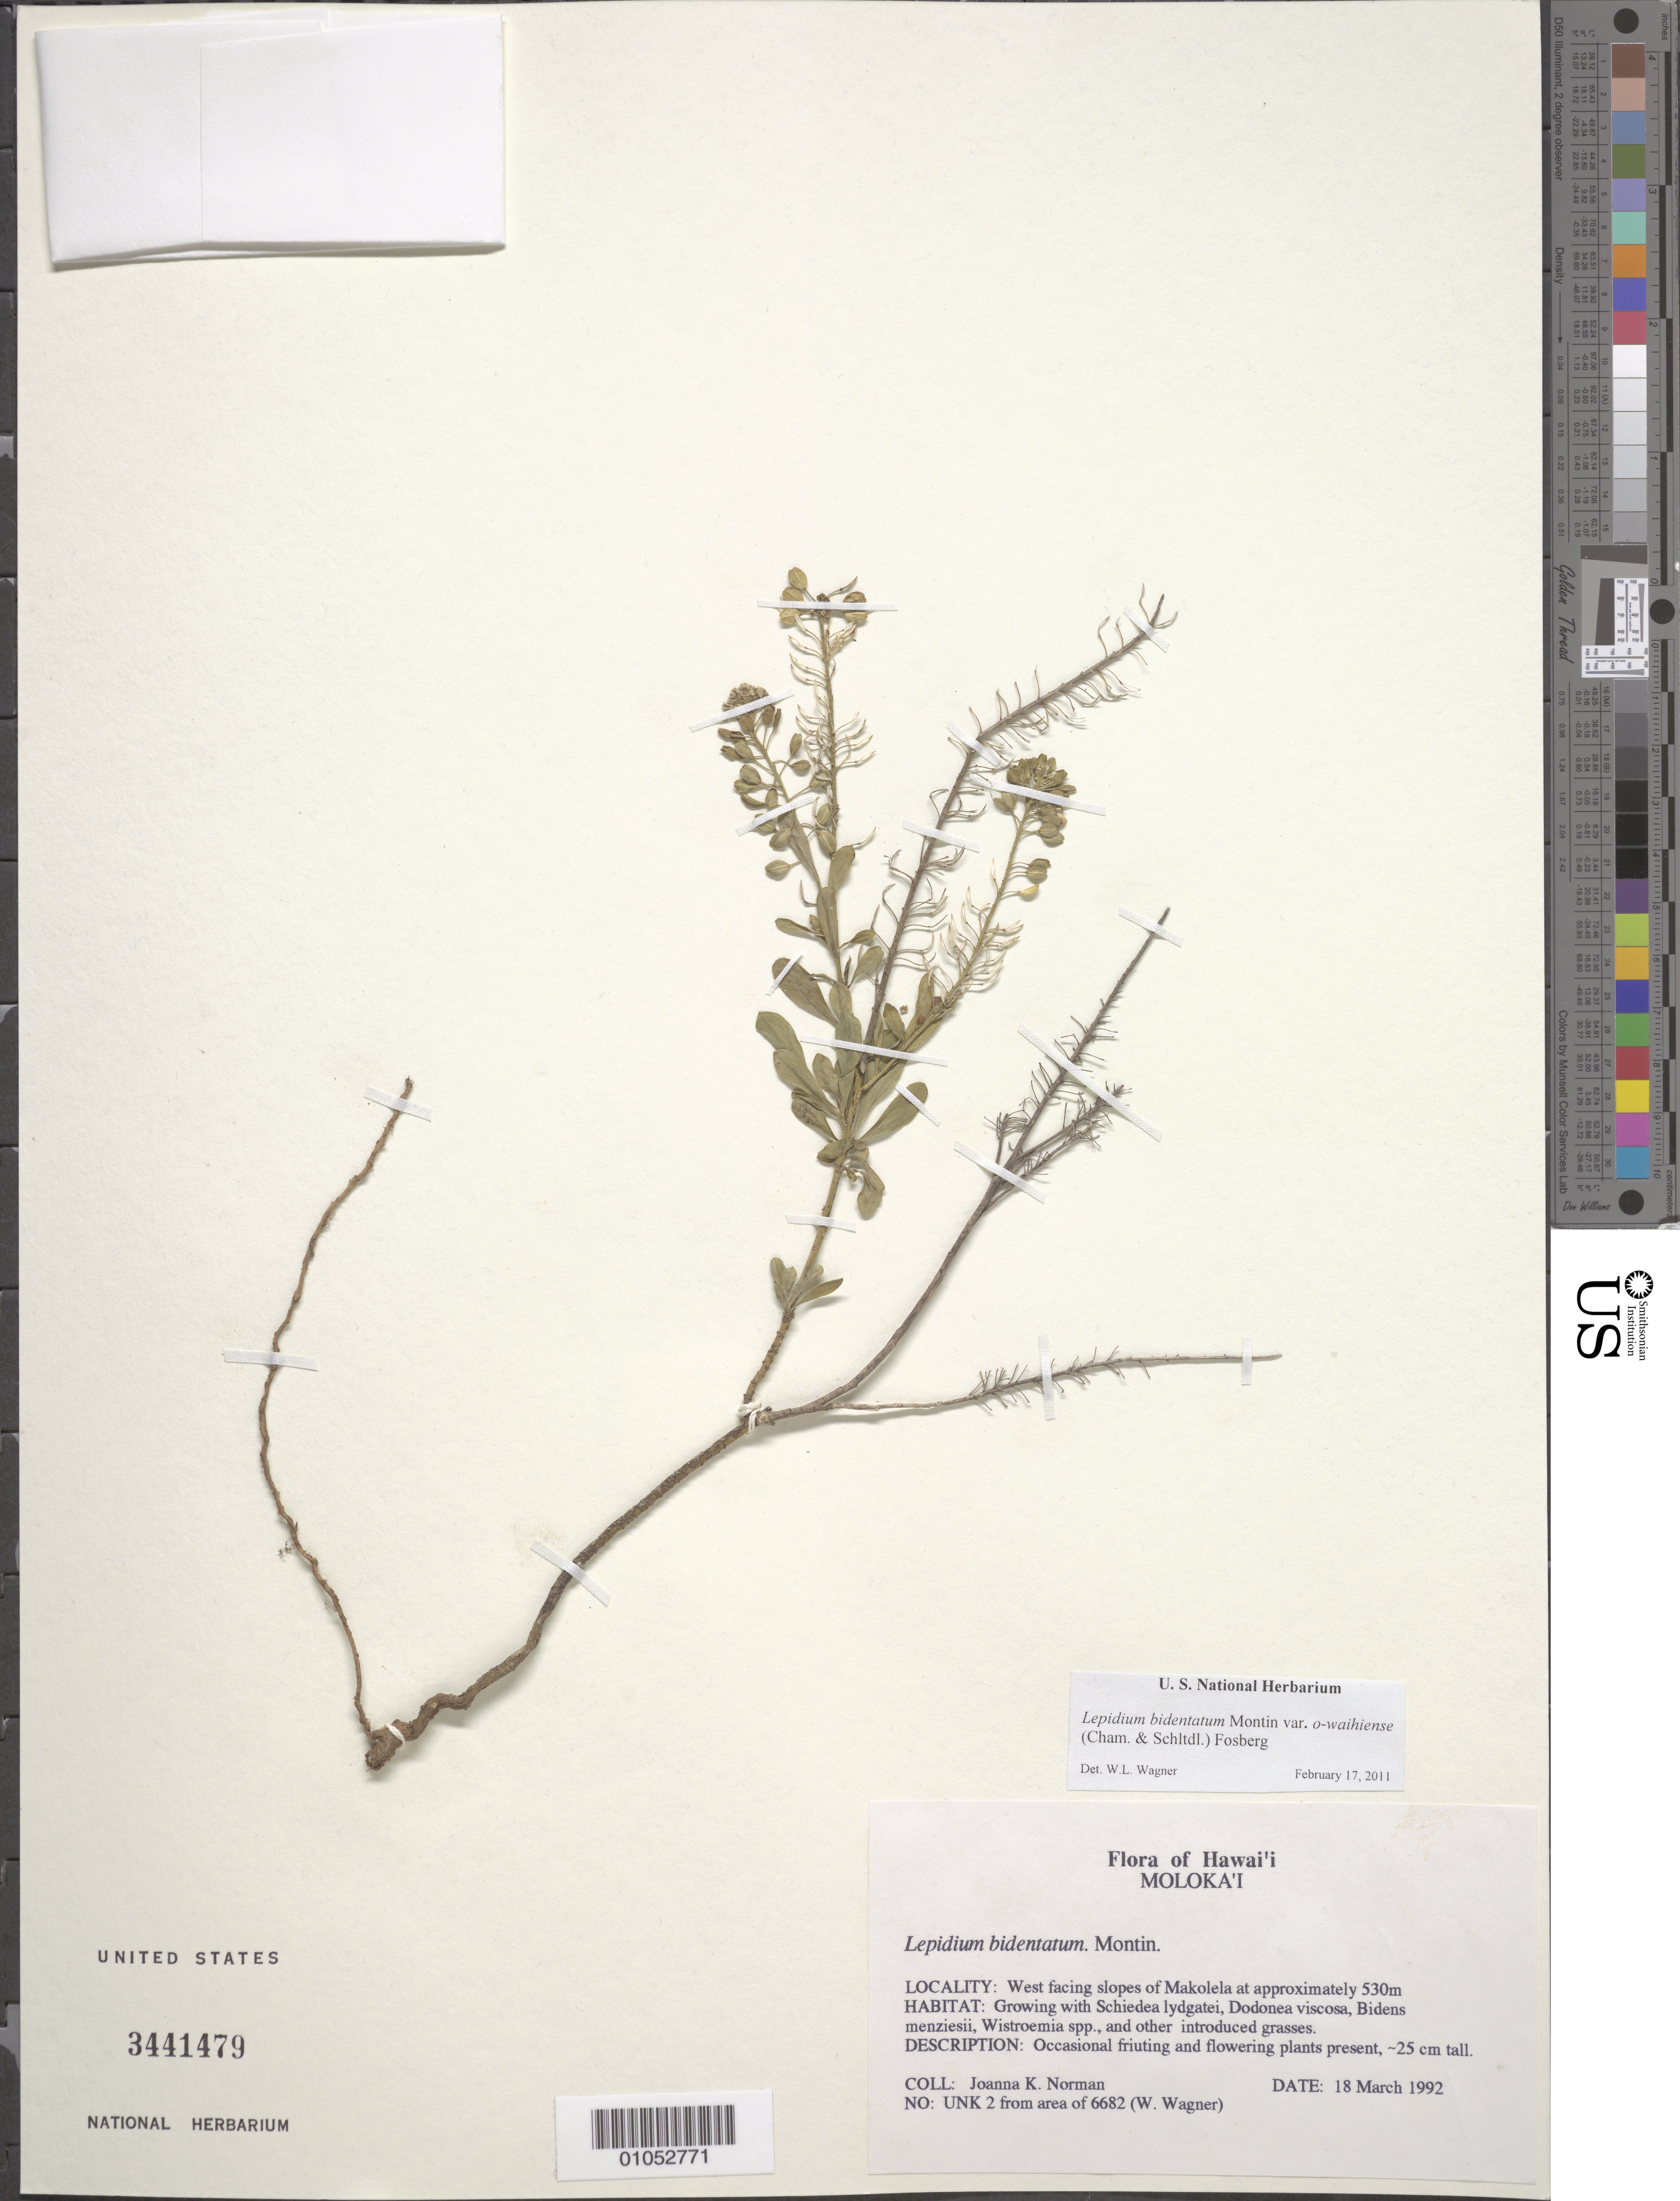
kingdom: Plantae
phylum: Tracheophyta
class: Magnoliopsida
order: Brassicales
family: Brassicaceae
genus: Lepidium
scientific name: Lepidium owaihiense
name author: Cham. & Schltdl.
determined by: Al-Shehbaz, I. A., (MO), Missouri Botanical Garden (UNITED STATES)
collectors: J. Norman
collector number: UNK. 2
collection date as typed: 18 Mar 1992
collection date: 1992-03-18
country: United States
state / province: Hawaii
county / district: Maui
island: Moloka'i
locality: West facing slopes of Makolela.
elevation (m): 530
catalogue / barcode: US 3441479